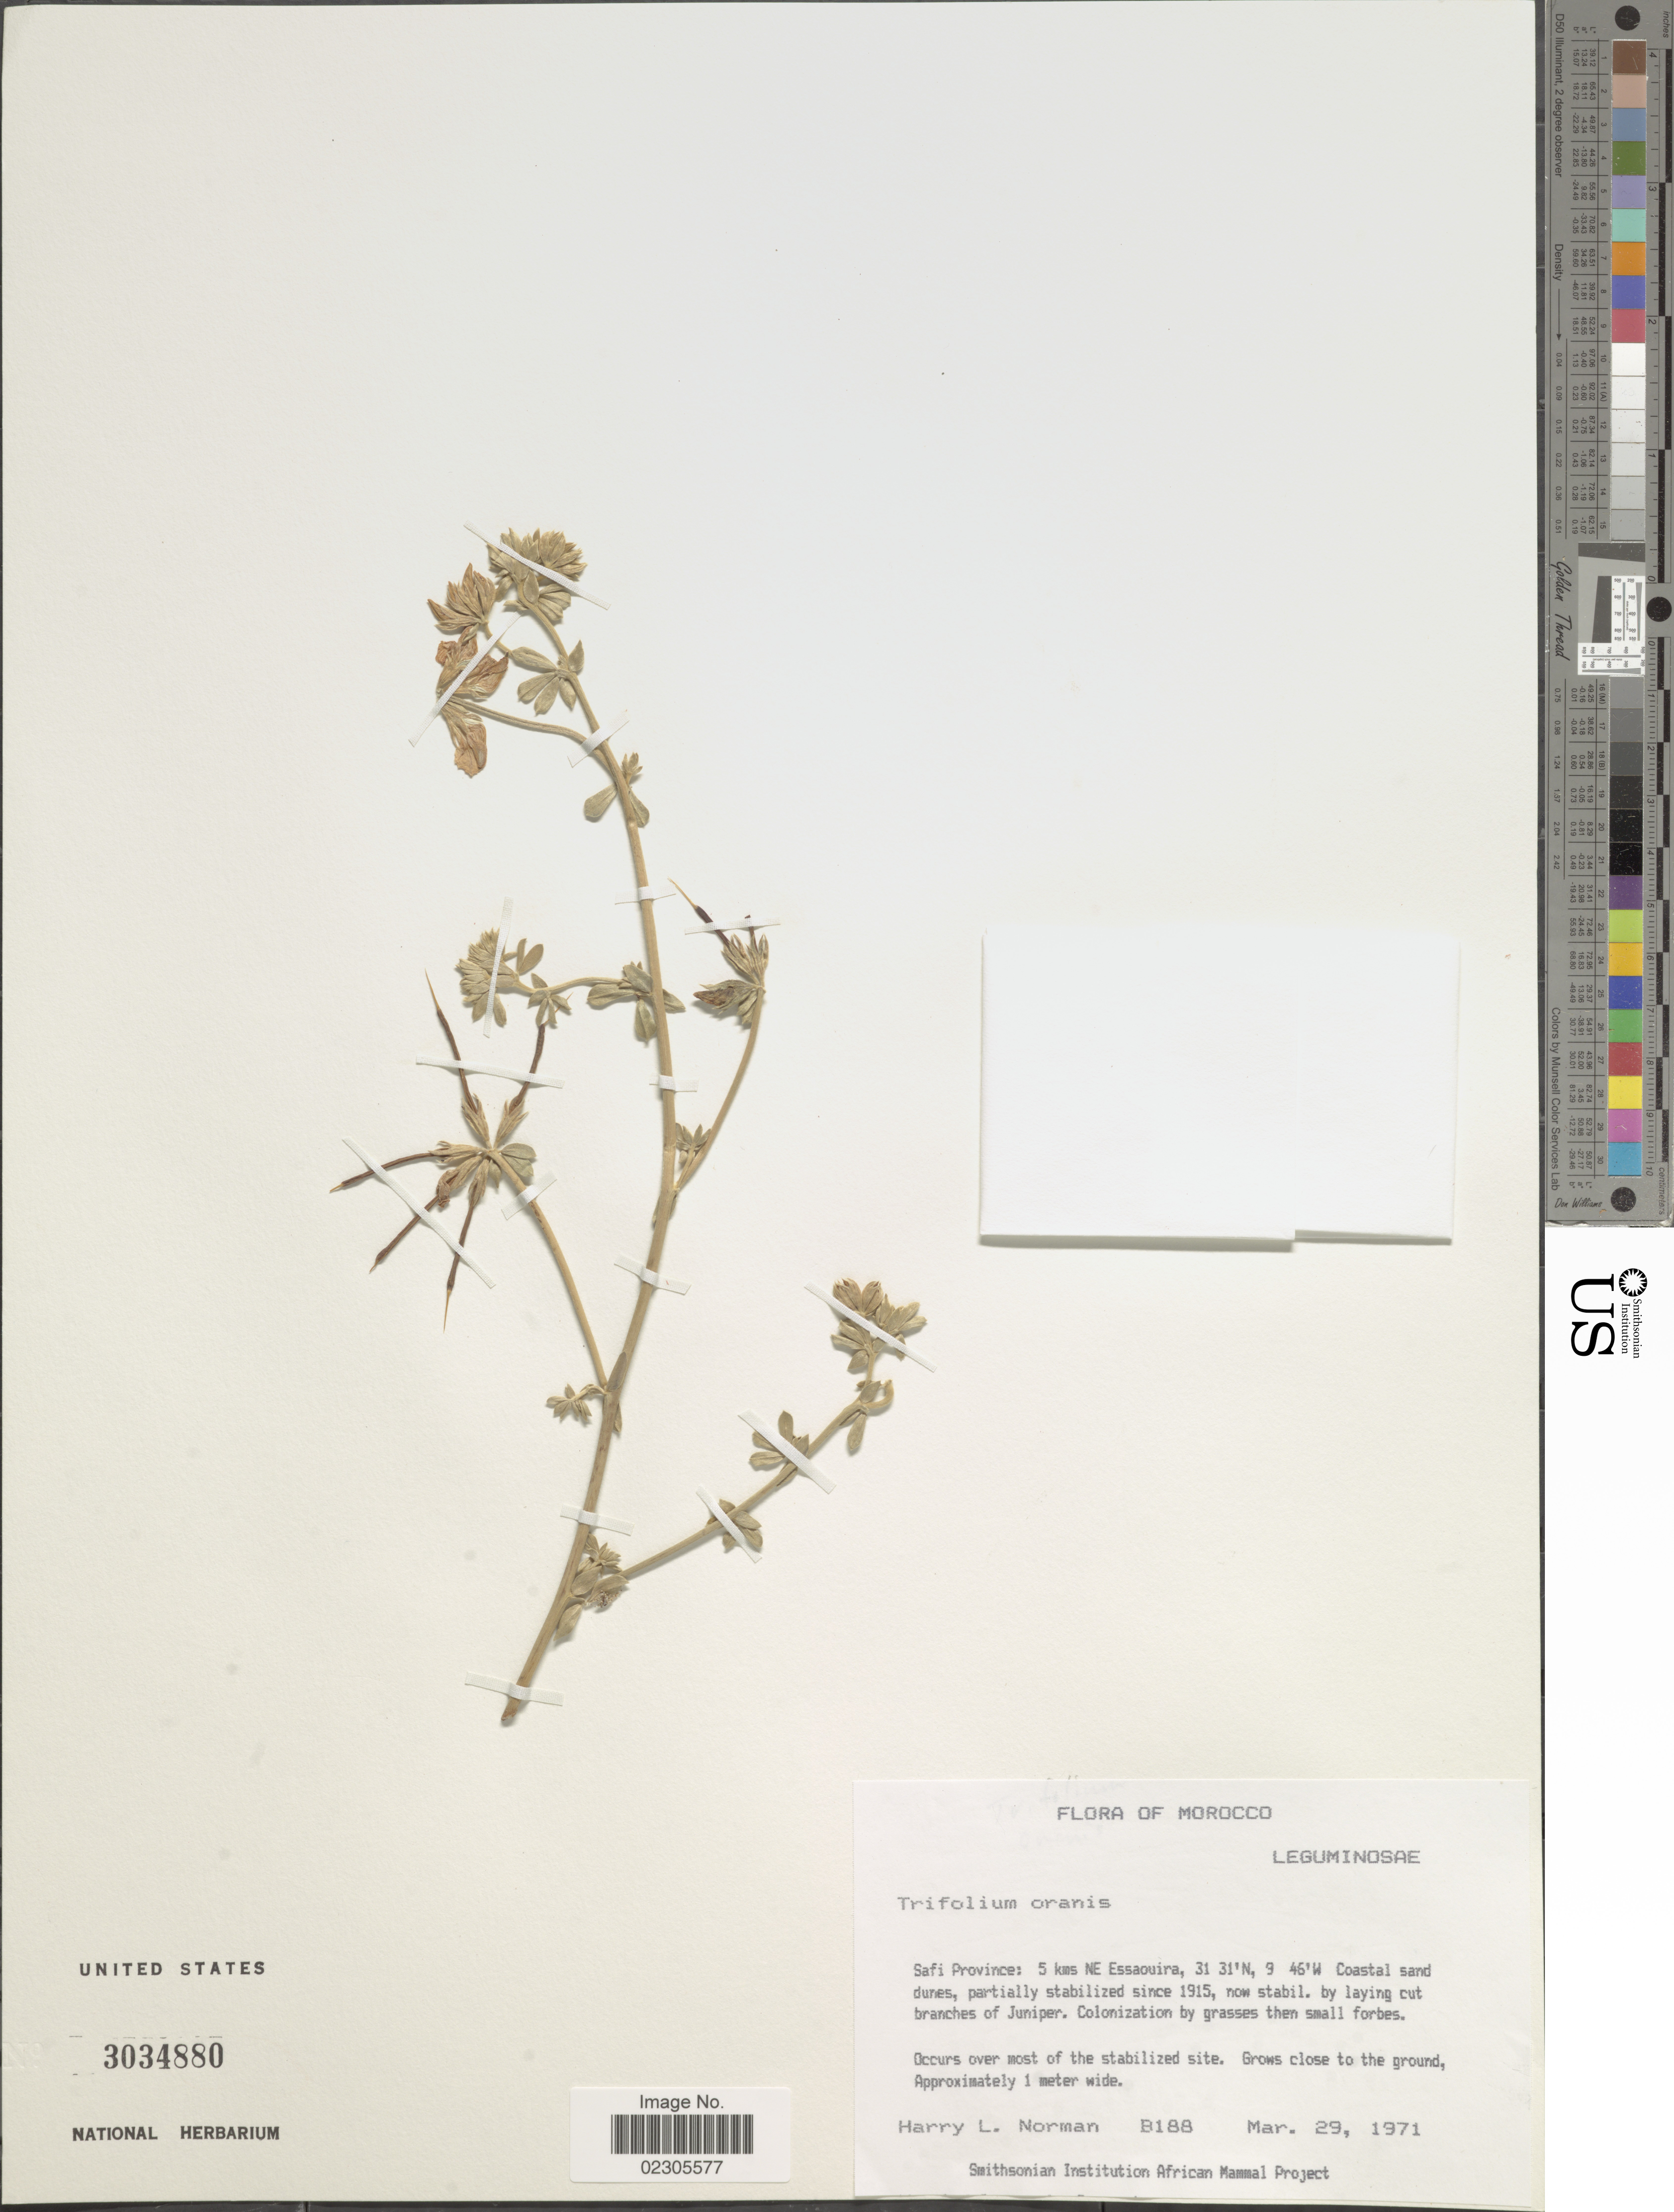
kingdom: Plantae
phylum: Tracheophyta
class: Magnoliopsida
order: Fabales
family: Fabaceae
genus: Trifolium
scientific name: Trifolium sp.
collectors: Norman, H.L.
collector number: B188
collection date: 1971-03-29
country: Morocco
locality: Safi Province: 5 kms NE Esaaouira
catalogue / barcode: US 3034880